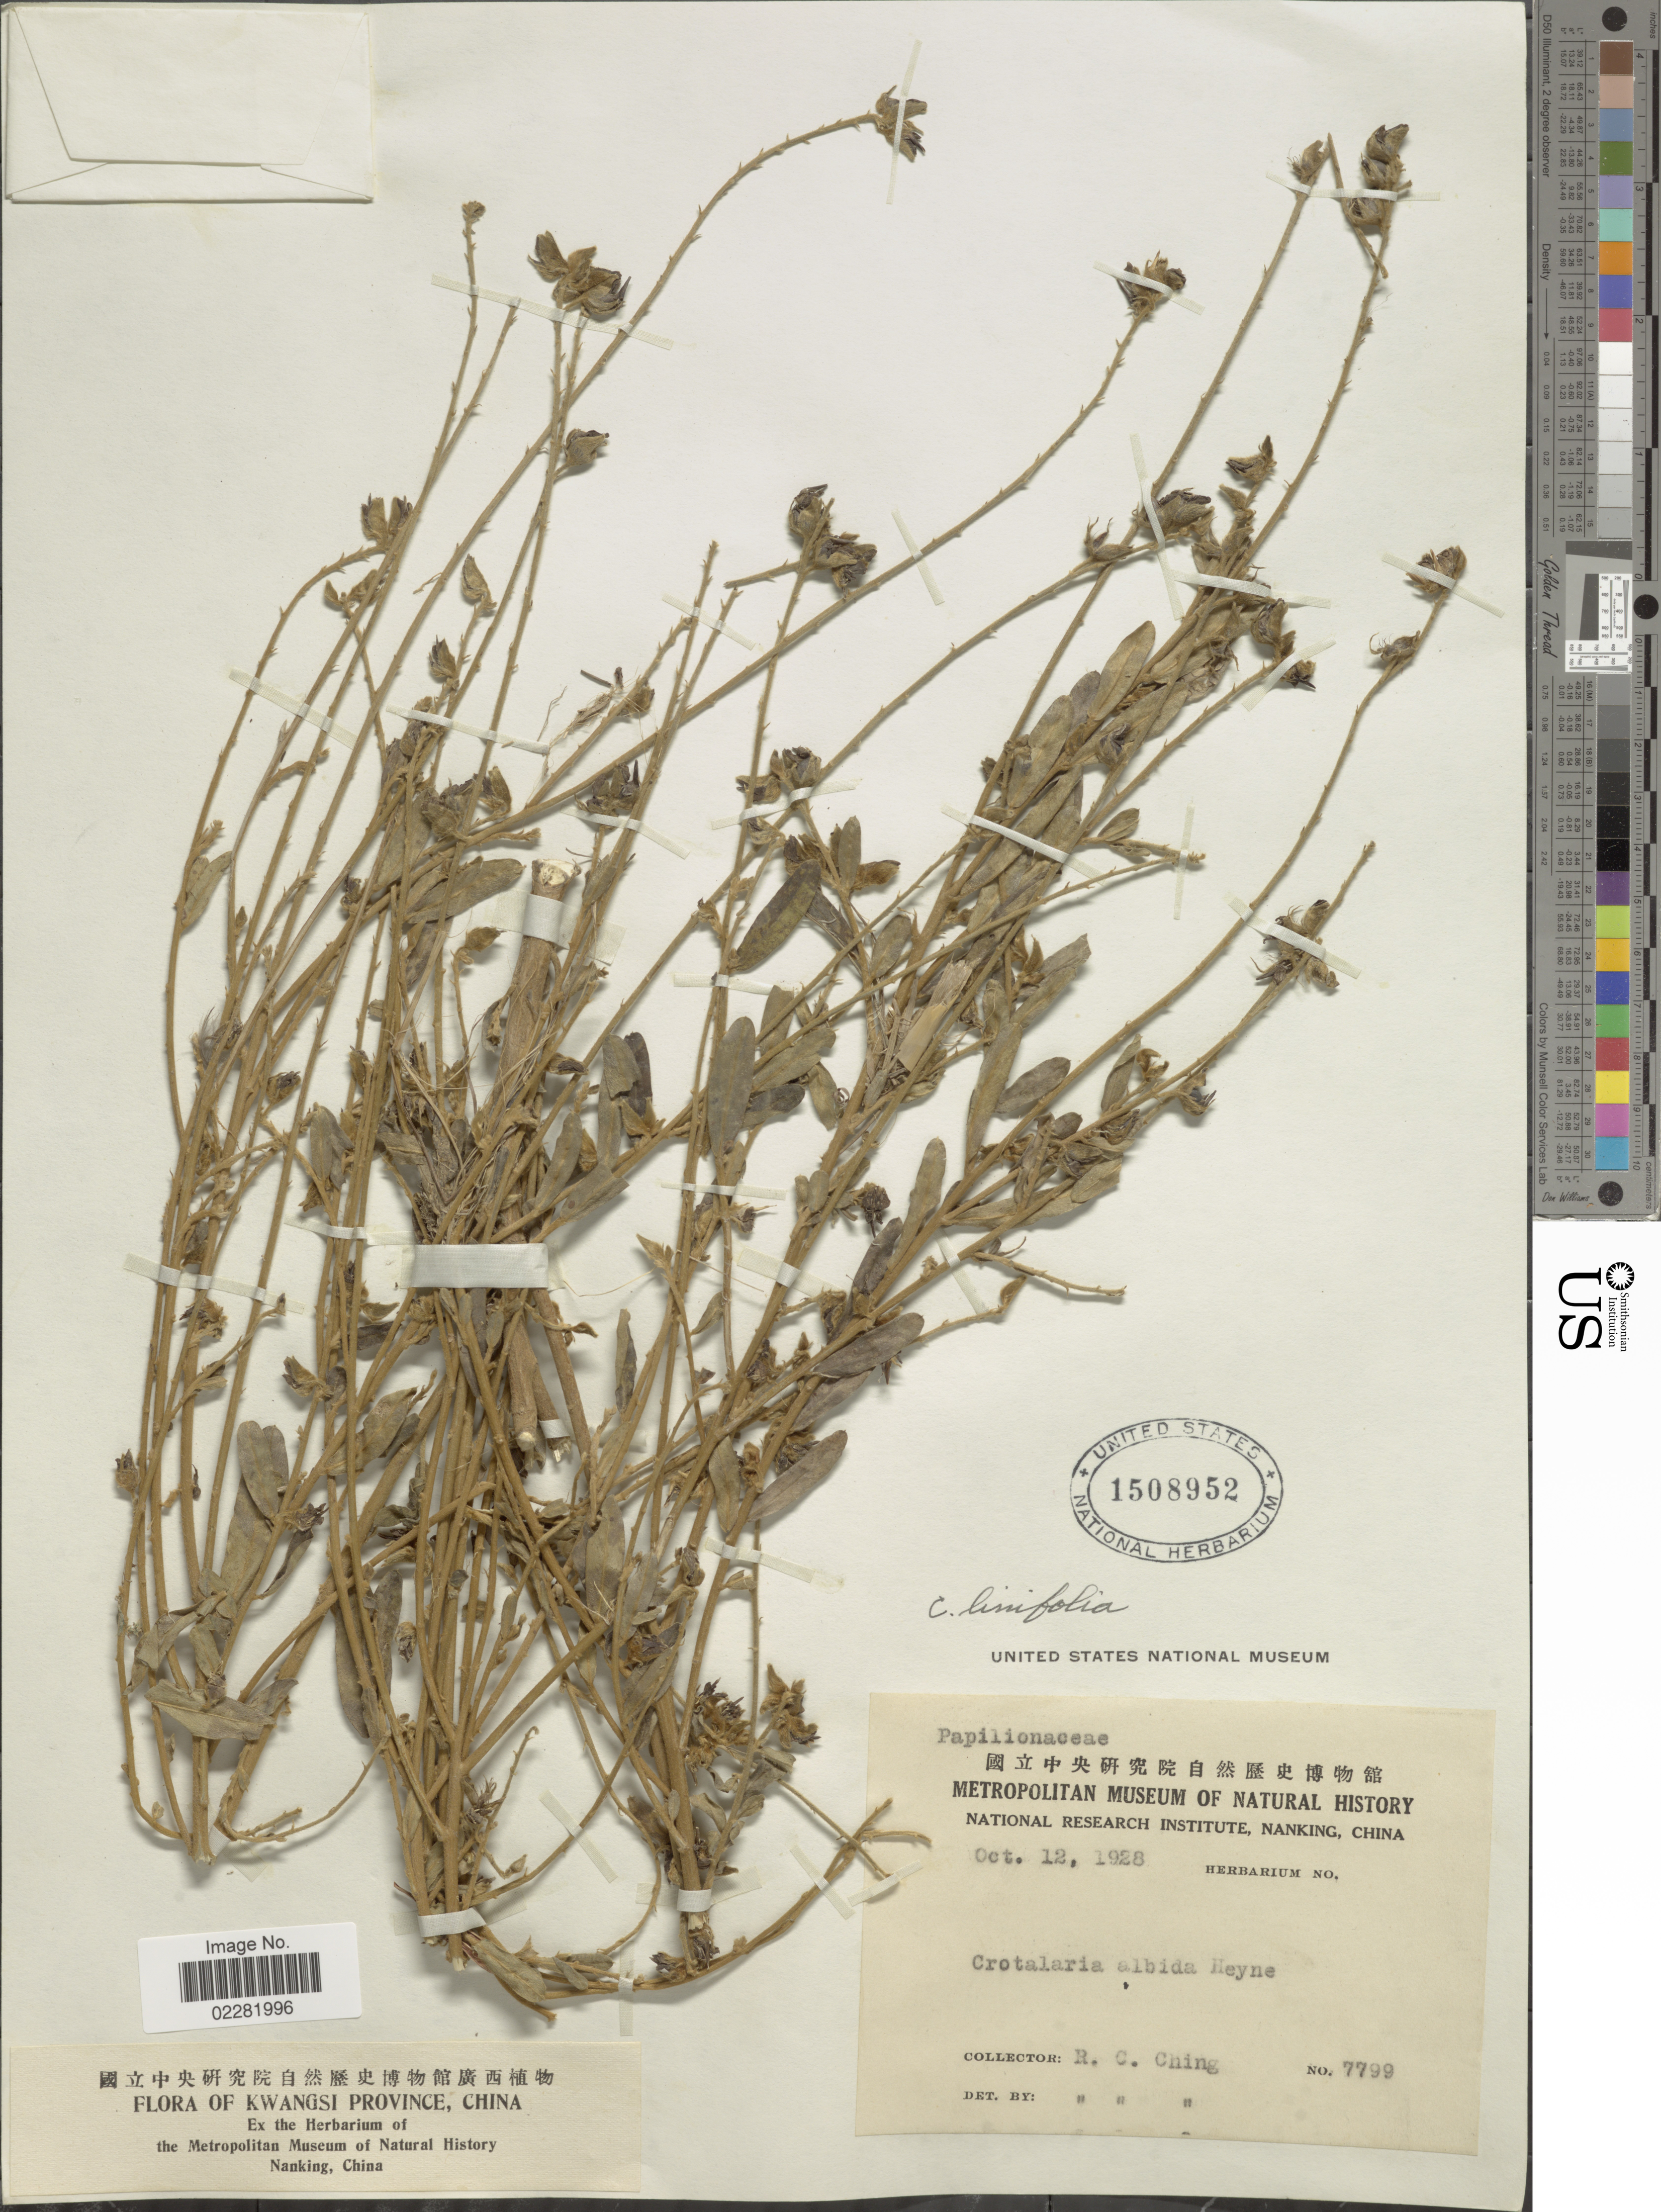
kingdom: Plantae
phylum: Tracheophyta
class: Magnoliopsida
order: Fabales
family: Fabaceae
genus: Crotalaria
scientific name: Crotalaria linifolia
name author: L. f.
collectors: R. C. Ching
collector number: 7799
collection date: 1928-10-12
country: China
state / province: Guangxi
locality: Kwangsi Province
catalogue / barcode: US 1508952